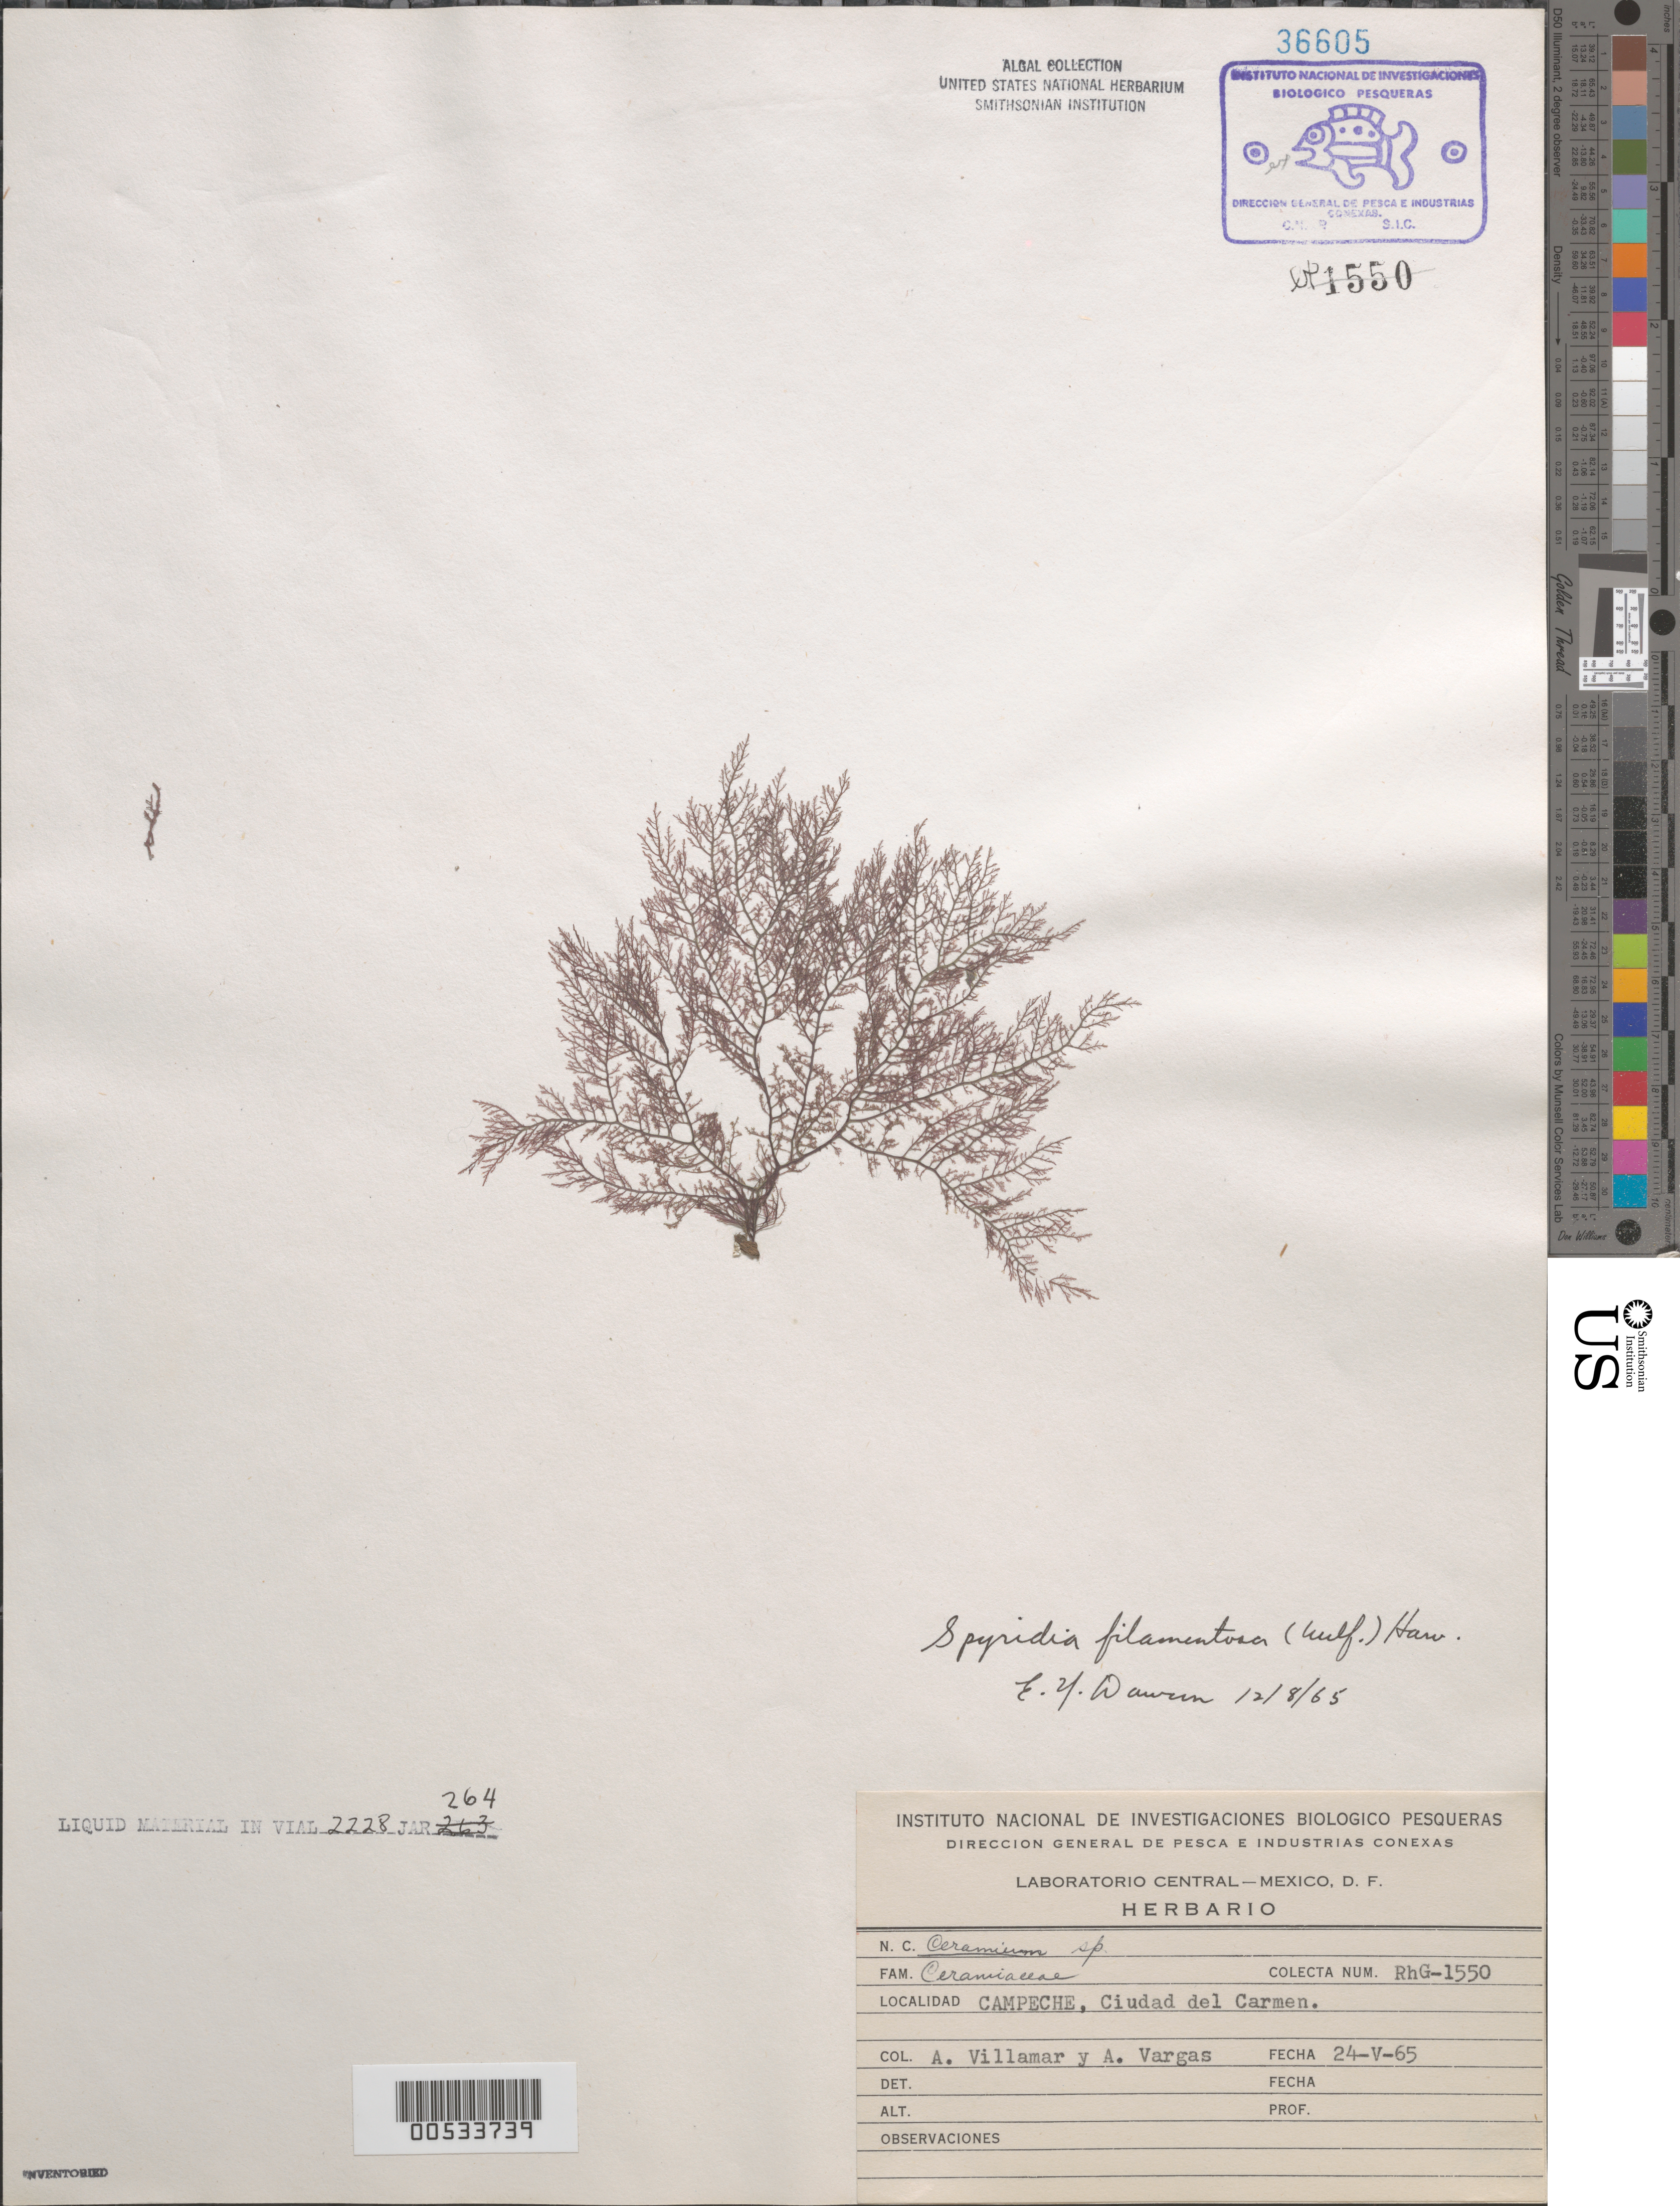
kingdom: Plantae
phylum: Rhodophyta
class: Florideophyceae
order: Ceramiales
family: Spyridiaceae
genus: Spyridia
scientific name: Spyridia filamentosa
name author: (Wulfen) Harv.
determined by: Dawson, E. Y.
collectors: A. Villamar & A. Vargas N.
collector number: Rhg-1550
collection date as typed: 24 May 1965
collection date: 1965-05-24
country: Mexico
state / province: Campeche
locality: Ciudad del Carmen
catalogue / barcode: US 36605